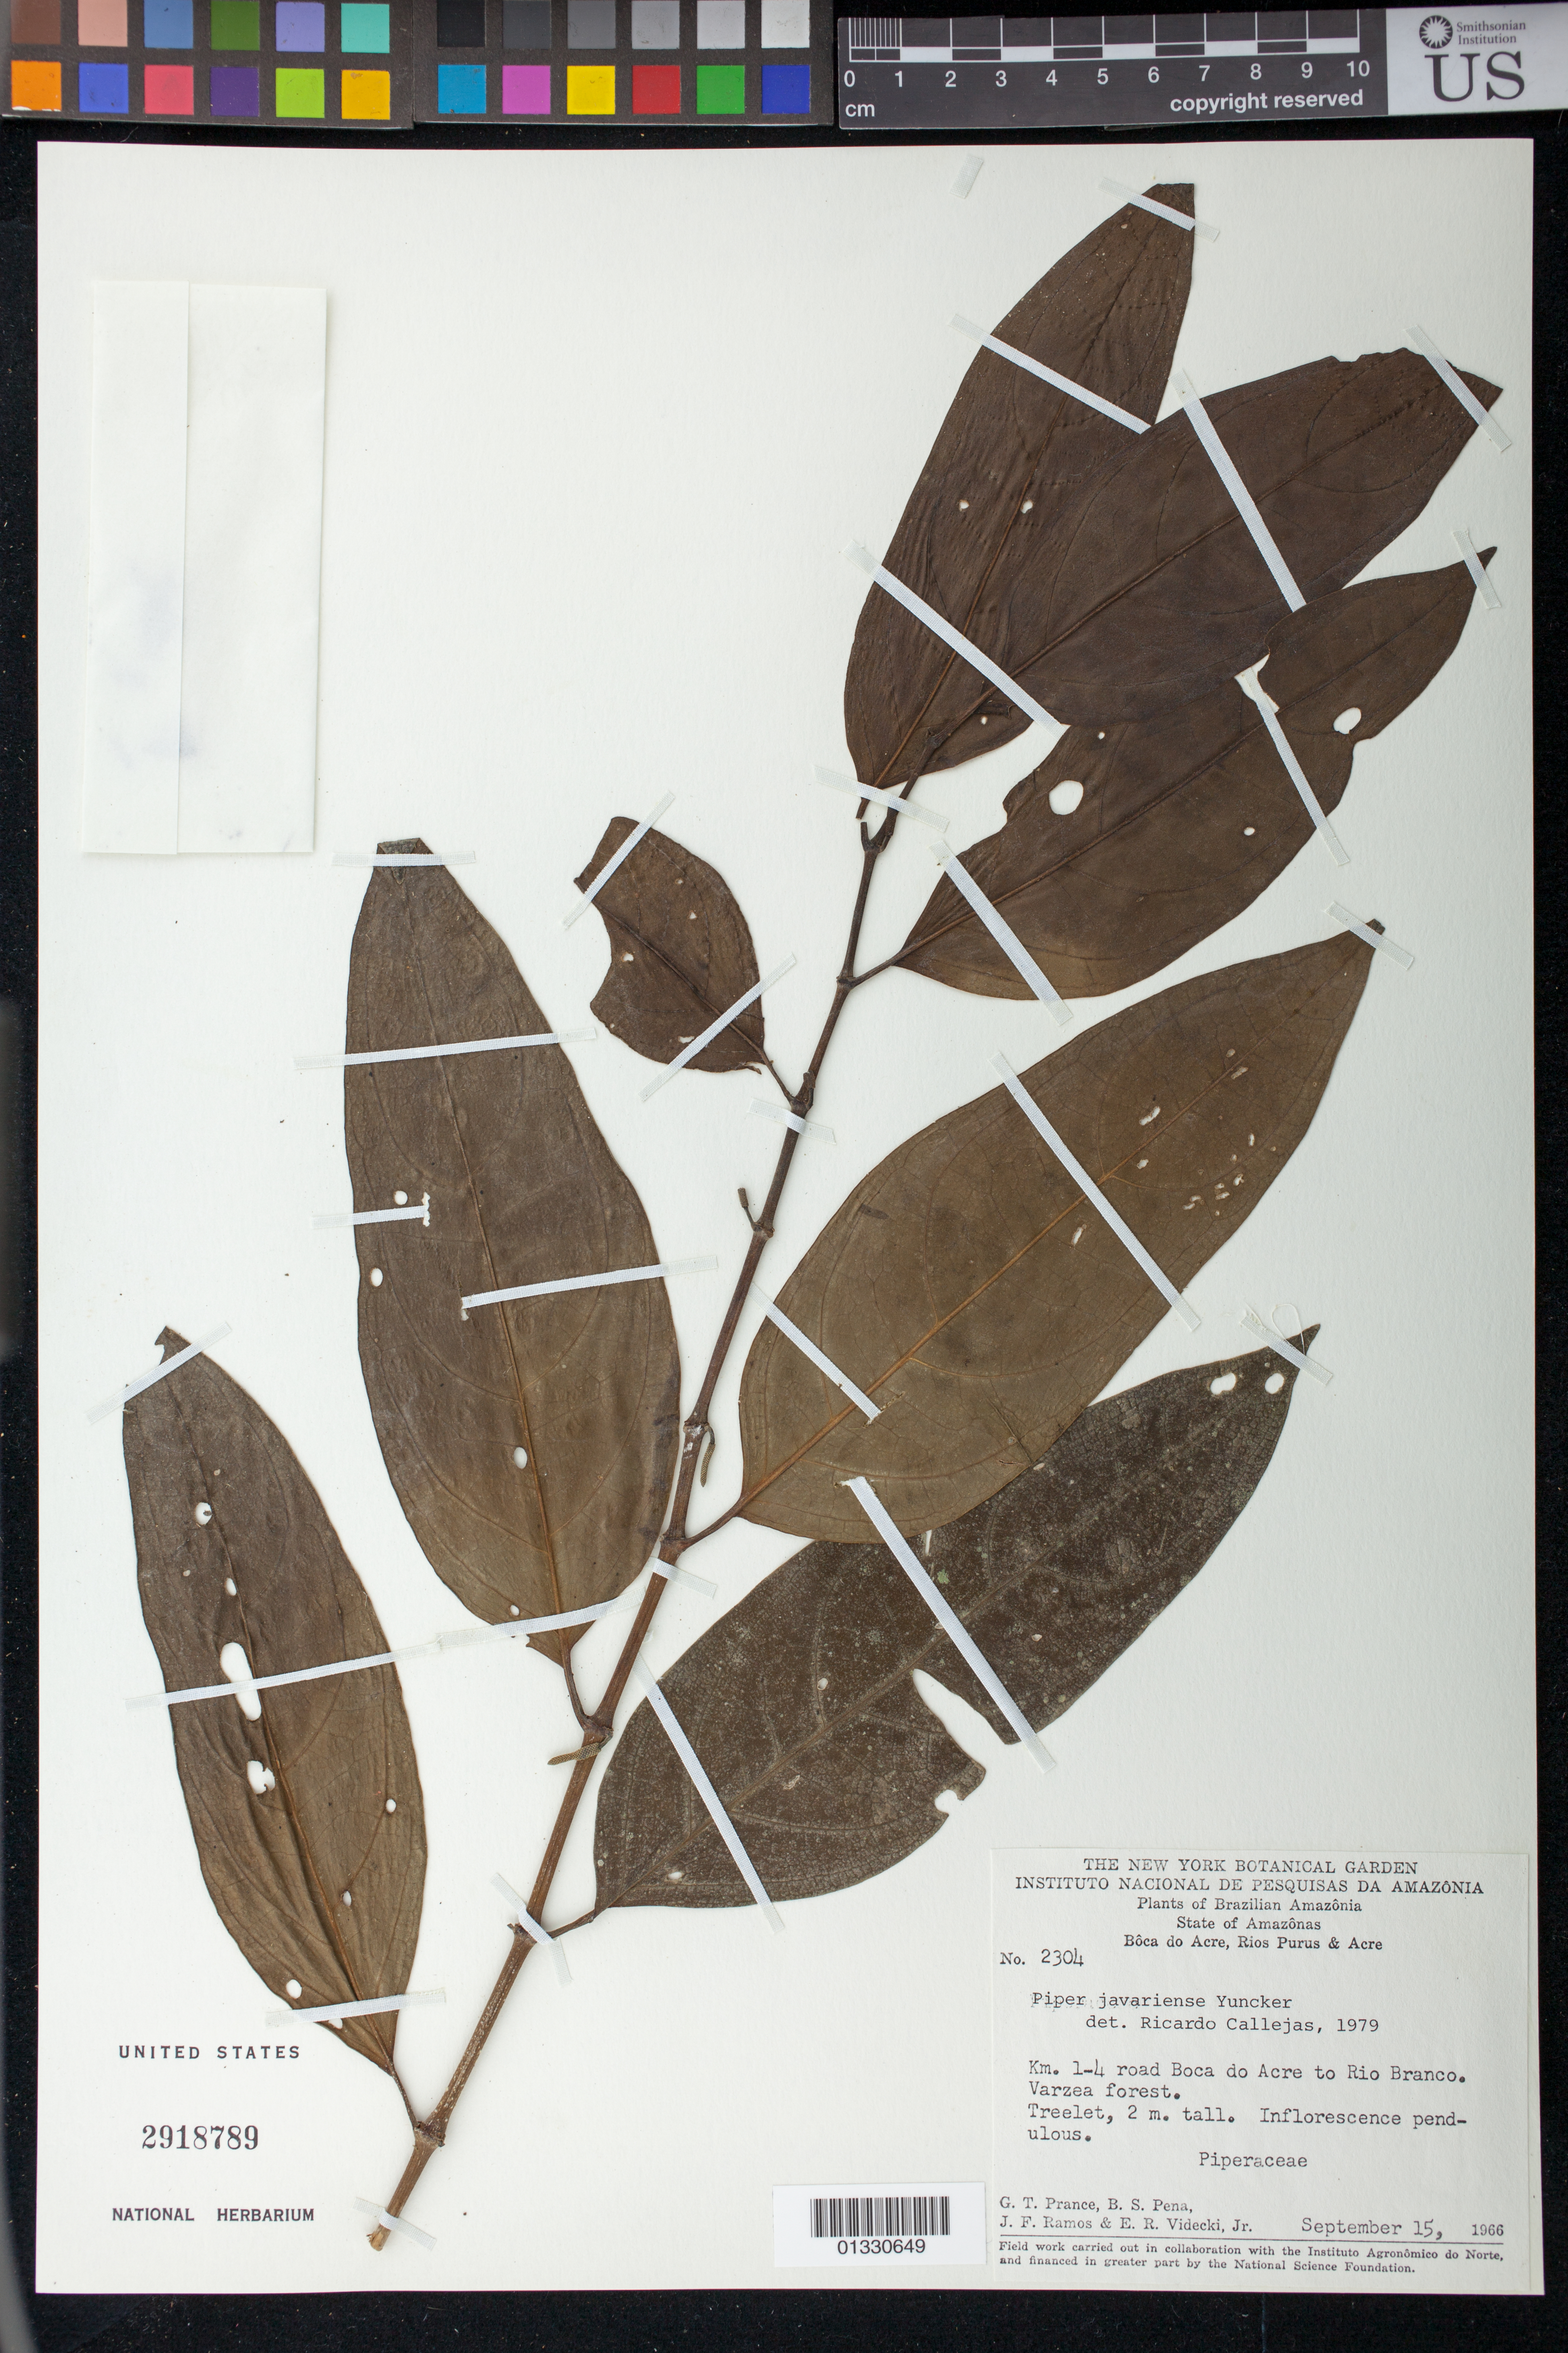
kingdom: Plantae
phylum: Tracheophyta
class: Magnoliopsida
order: Piperales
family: Piperaceae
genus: Piper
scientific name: Piper javariense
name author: Yunck.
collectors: G. T. Prance, B. S. Pena, J. F. Ramos & E. R. Videcki Jr.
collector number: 2304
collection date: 1966-09-15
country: Brazil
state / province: Amazonas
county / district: Boca do Acre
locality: km 1-4 road Boca do Acre to Rio Branco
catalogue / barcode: US 2918789